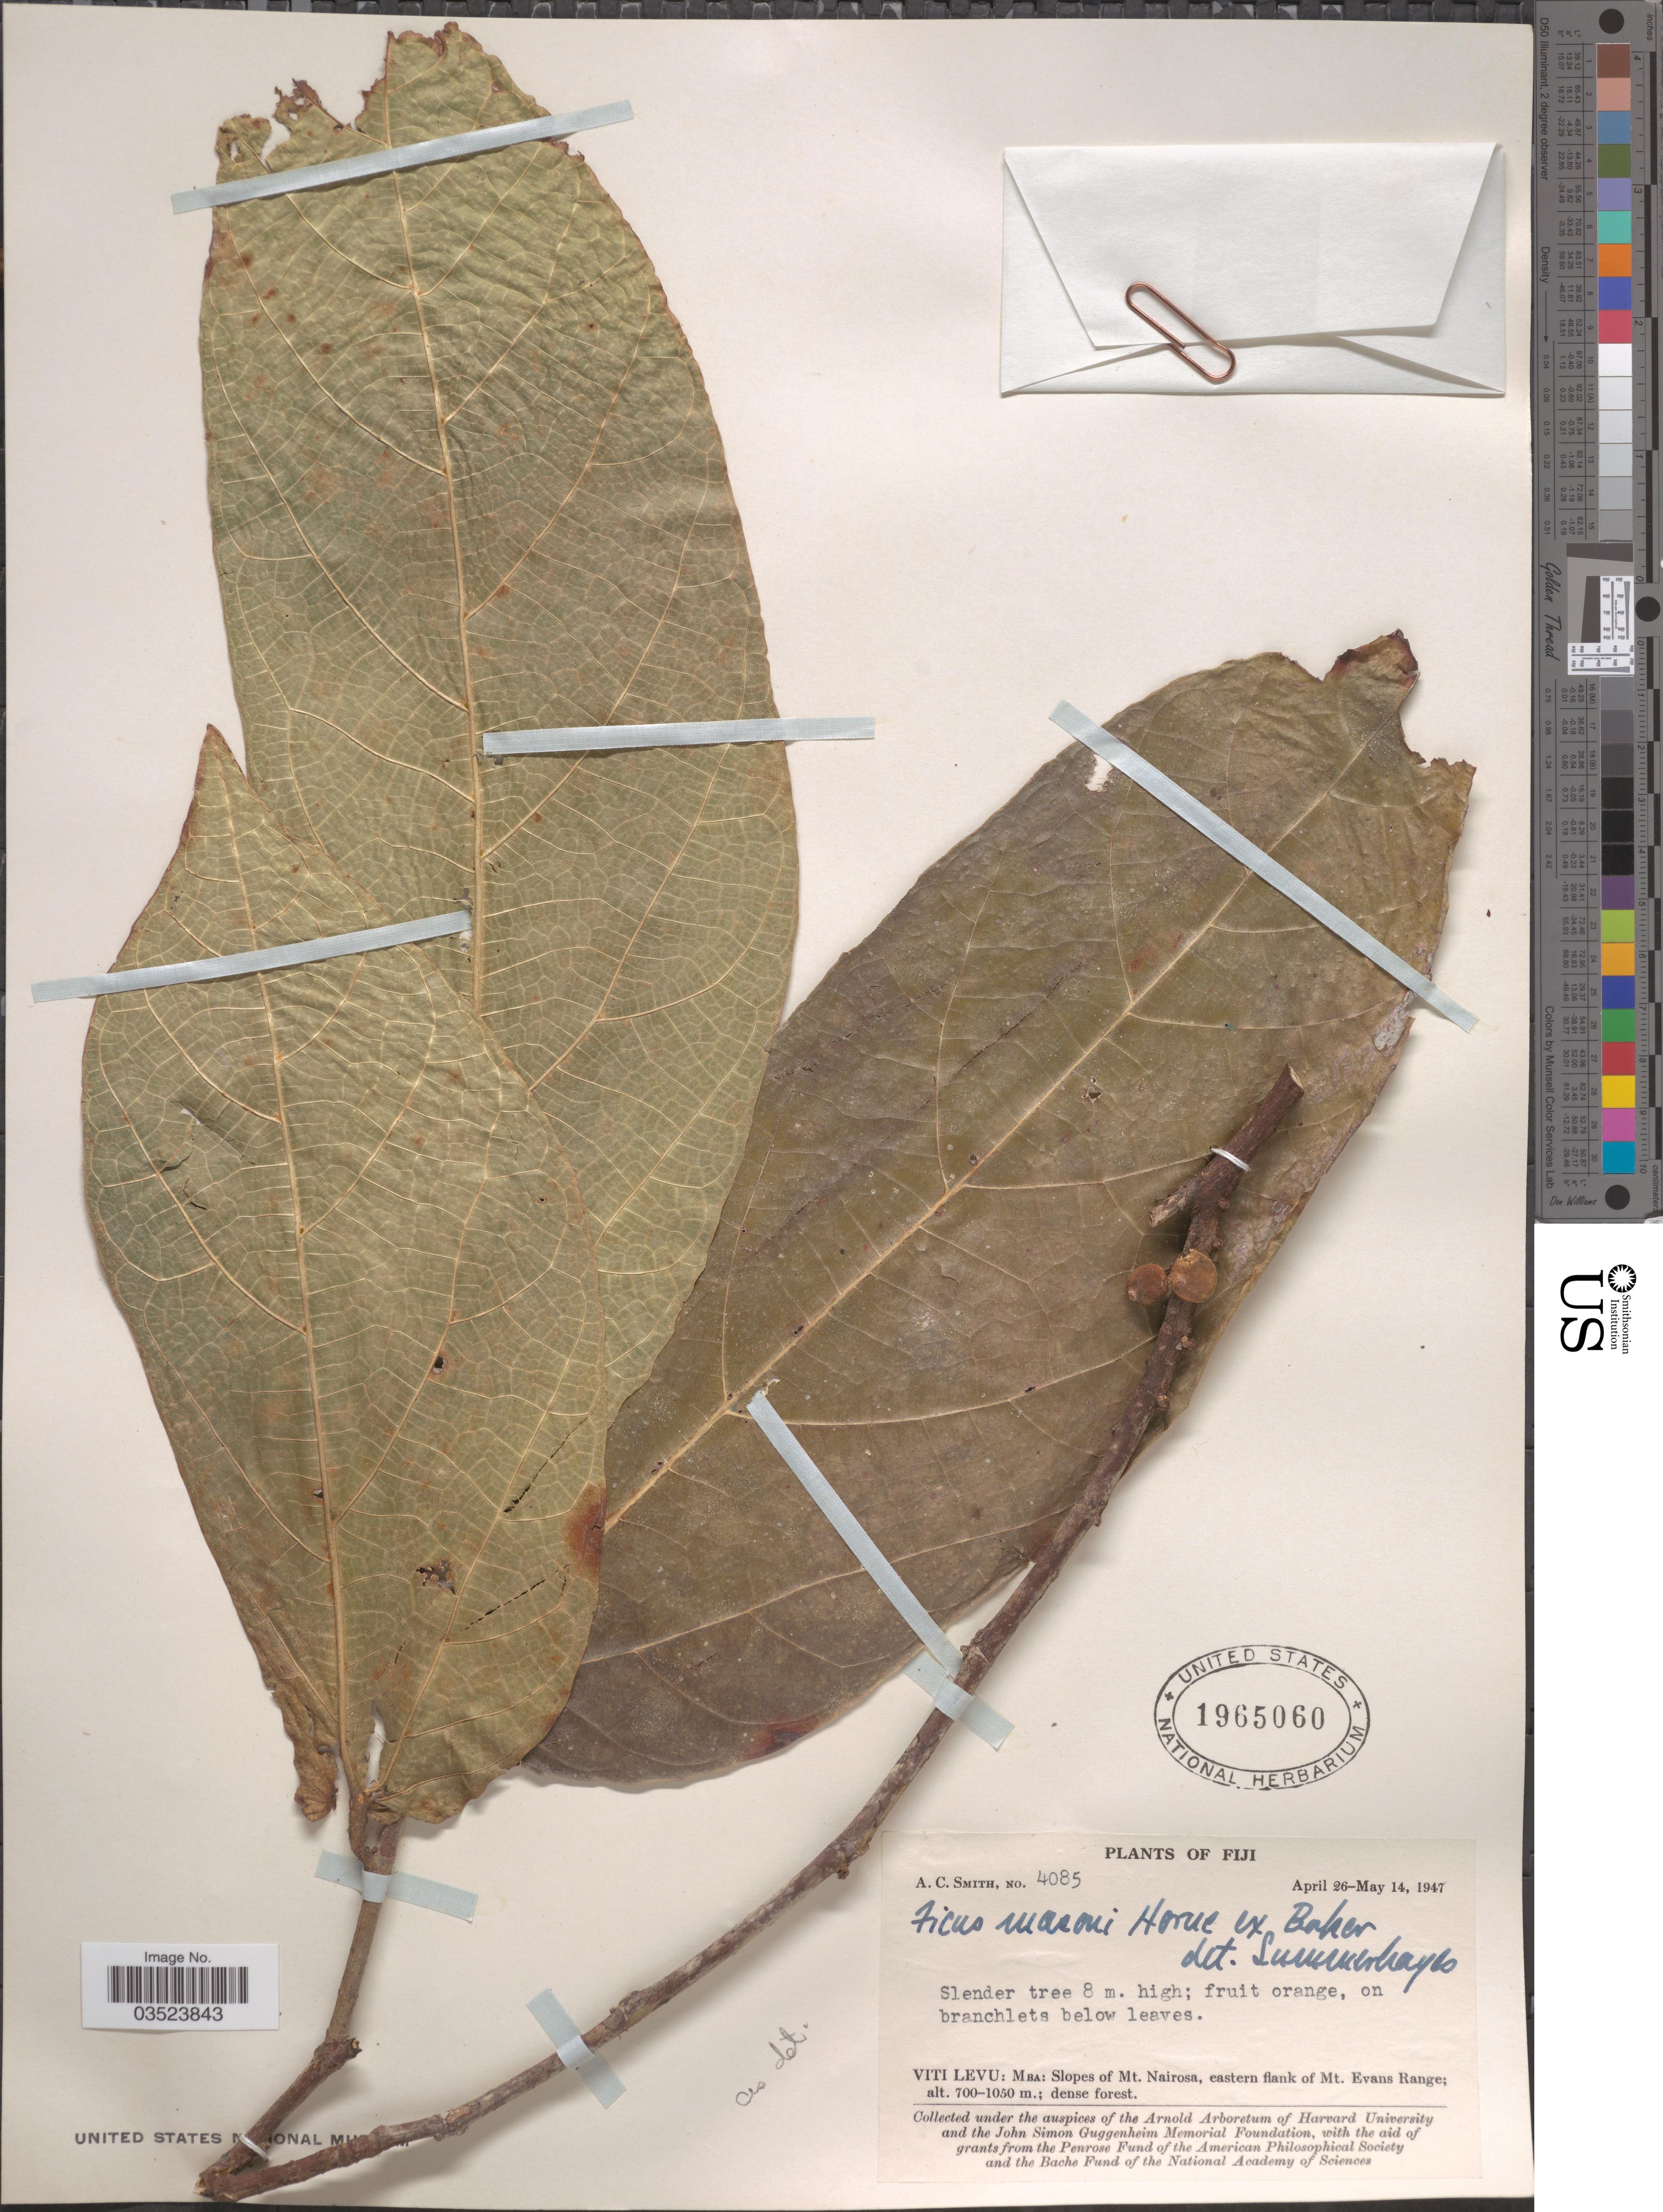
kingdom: Plantae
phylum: Tracheophyta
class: Magnoliopsida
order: Rosales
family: Moraceae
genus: Ficus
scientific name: Ficus masonii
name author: Horne ex Baker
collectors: A. C. Smith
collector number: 4085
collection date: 1947-04-26/1947-05-14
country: Fiji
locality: Viti Levu: Mba: Slopes of Mt. Nairosa, eastern flank of Mt. Evans Range.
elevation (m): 700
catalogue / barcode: US 1965060